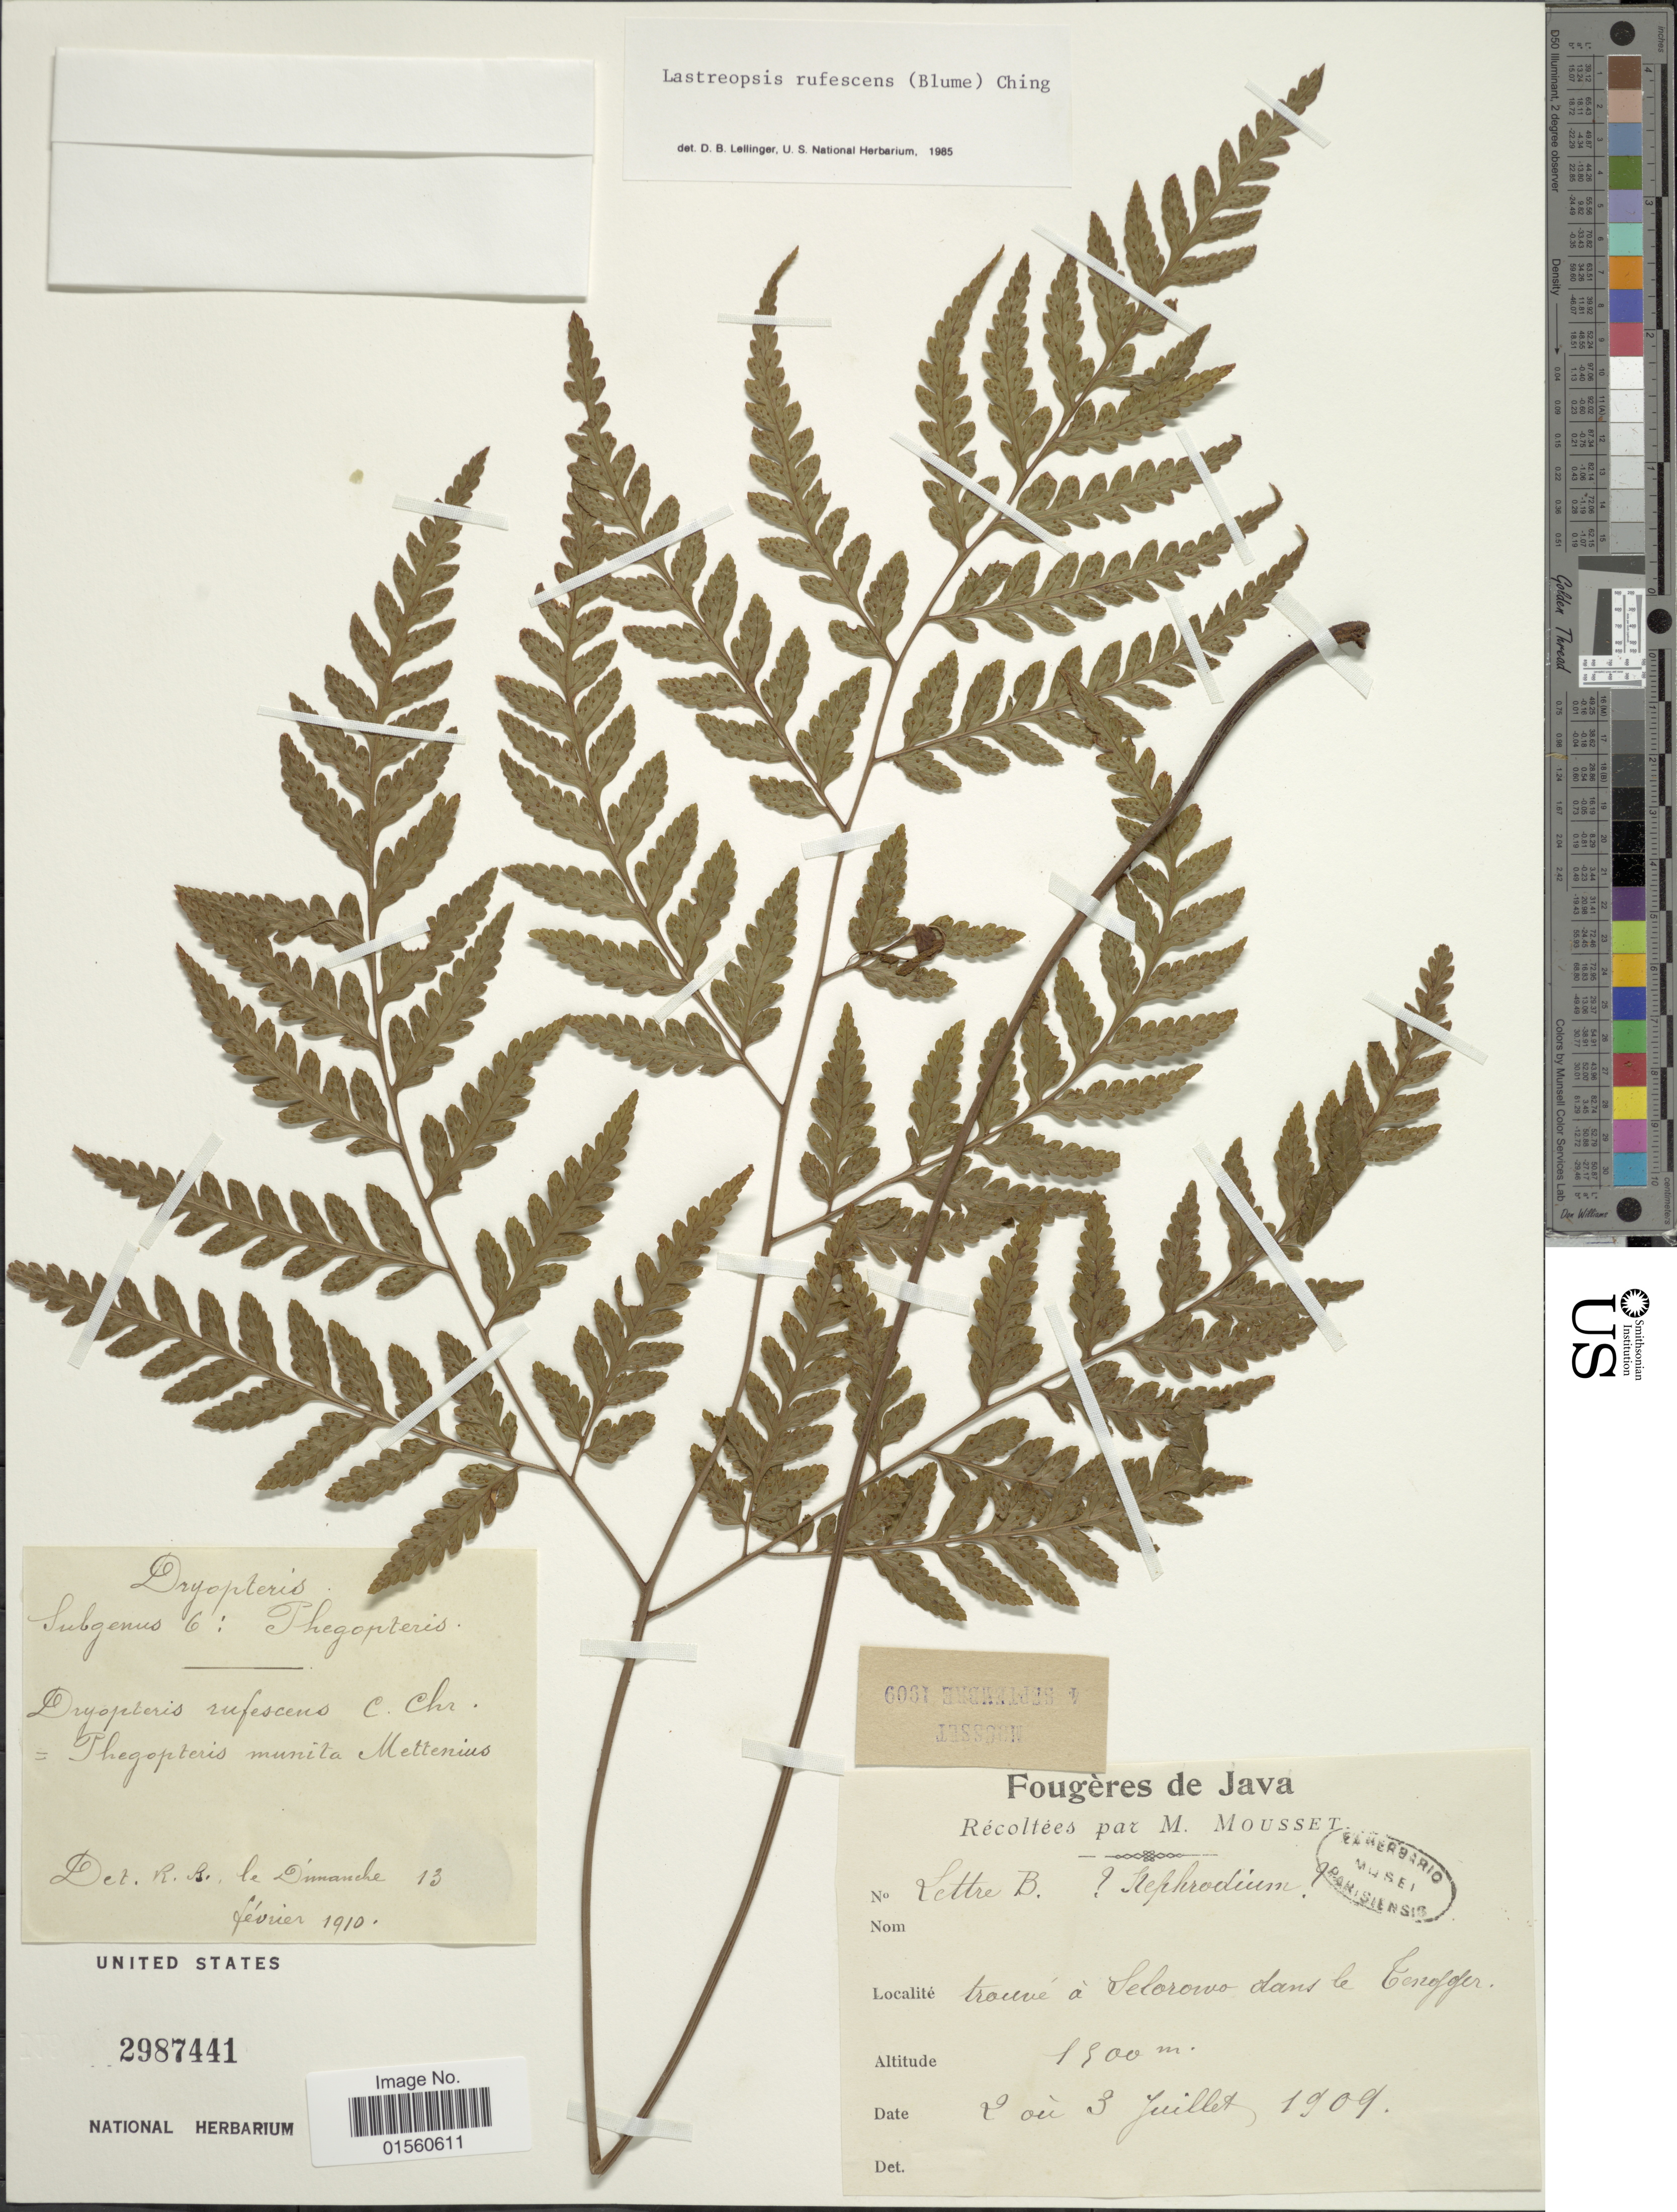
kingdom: Plantae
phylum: Tracheophyta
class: Polypodiopsida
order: Polypodiales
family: Dryopteridaceae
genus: Parapolystichum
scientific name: Parapolystichum rufescens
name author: (Blume) Labiak et al.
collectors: M. Mousset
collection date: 1909-07-02/1909-07-03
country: Indonesia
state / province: Java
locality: Trouve a Seloromo dans le Tengger [interpreted]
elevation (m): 1500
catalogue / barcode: US 2987441